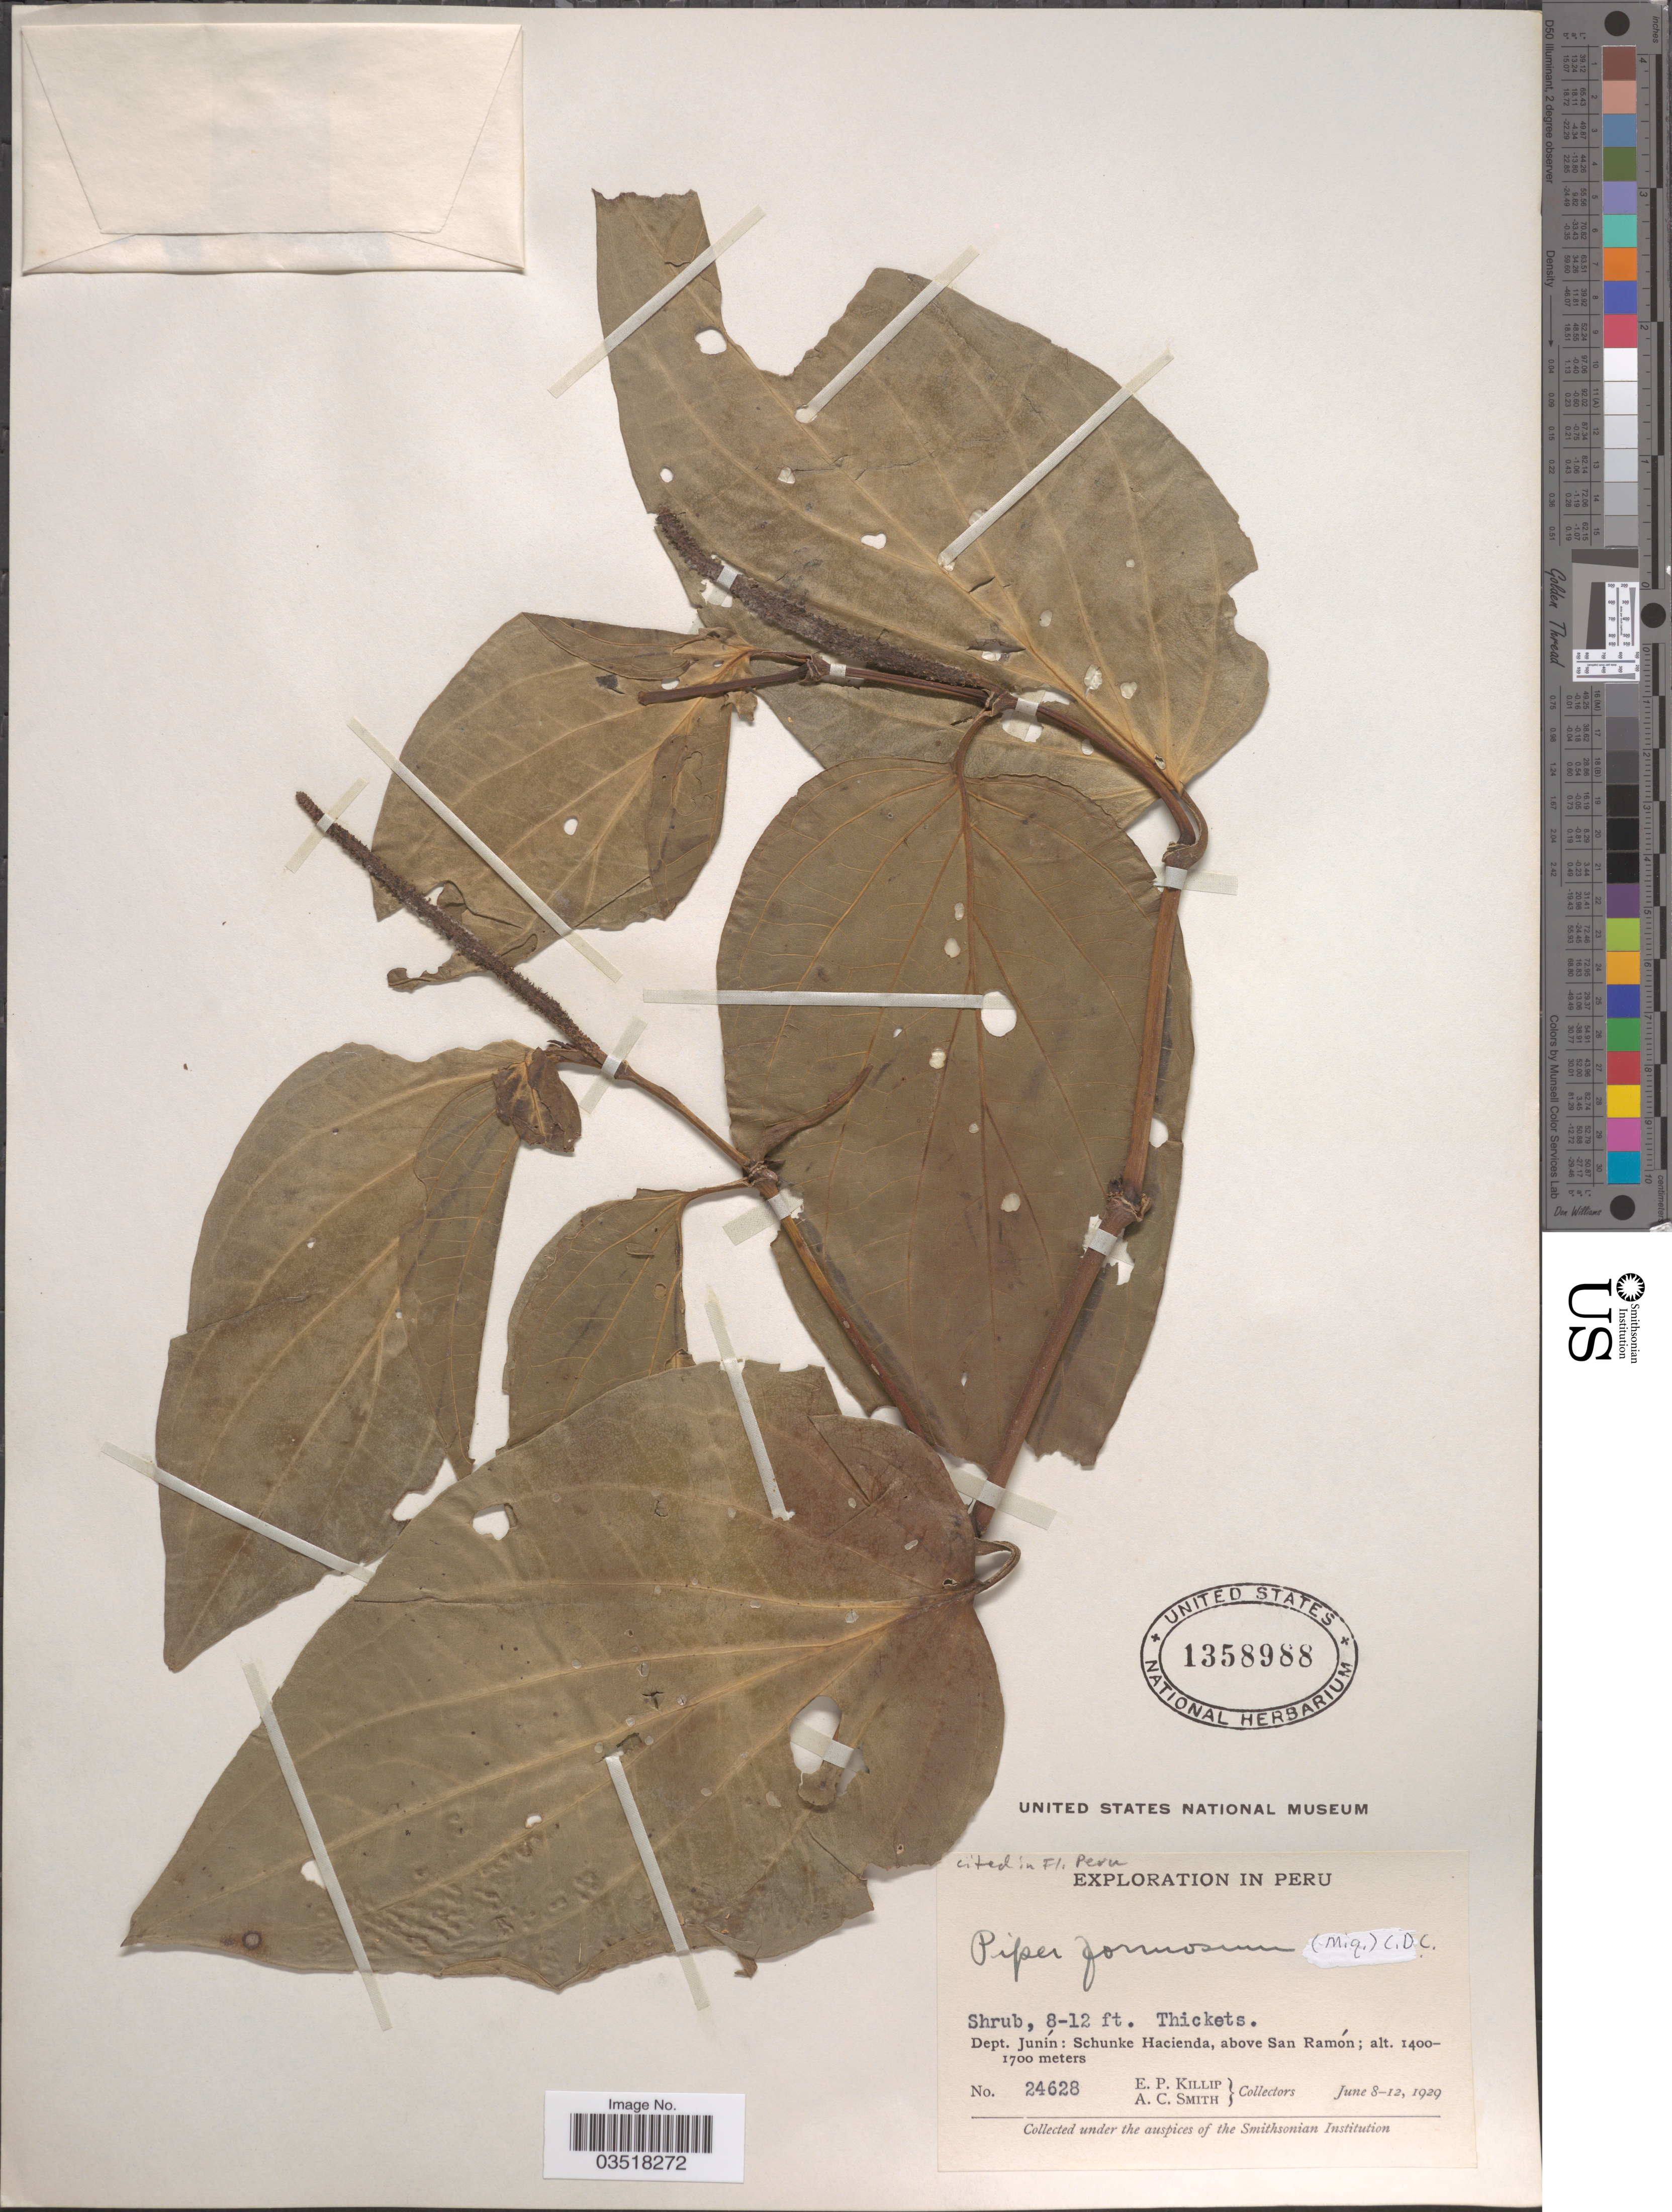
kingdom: Plantae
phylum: Tracheophyta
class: Magnoliopsida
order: Piperales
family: Piperaceae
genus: Piper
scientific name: Piper formosum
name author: C. DC.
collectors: E. P. Killip & A. C. Smith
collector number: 24628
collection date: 1929-06-08/1929-06-12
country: Peru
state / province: Junín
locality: Dept. Junín: Schunke Hacienda, above San Ramón.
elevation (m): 1400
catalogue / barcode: US 1358988